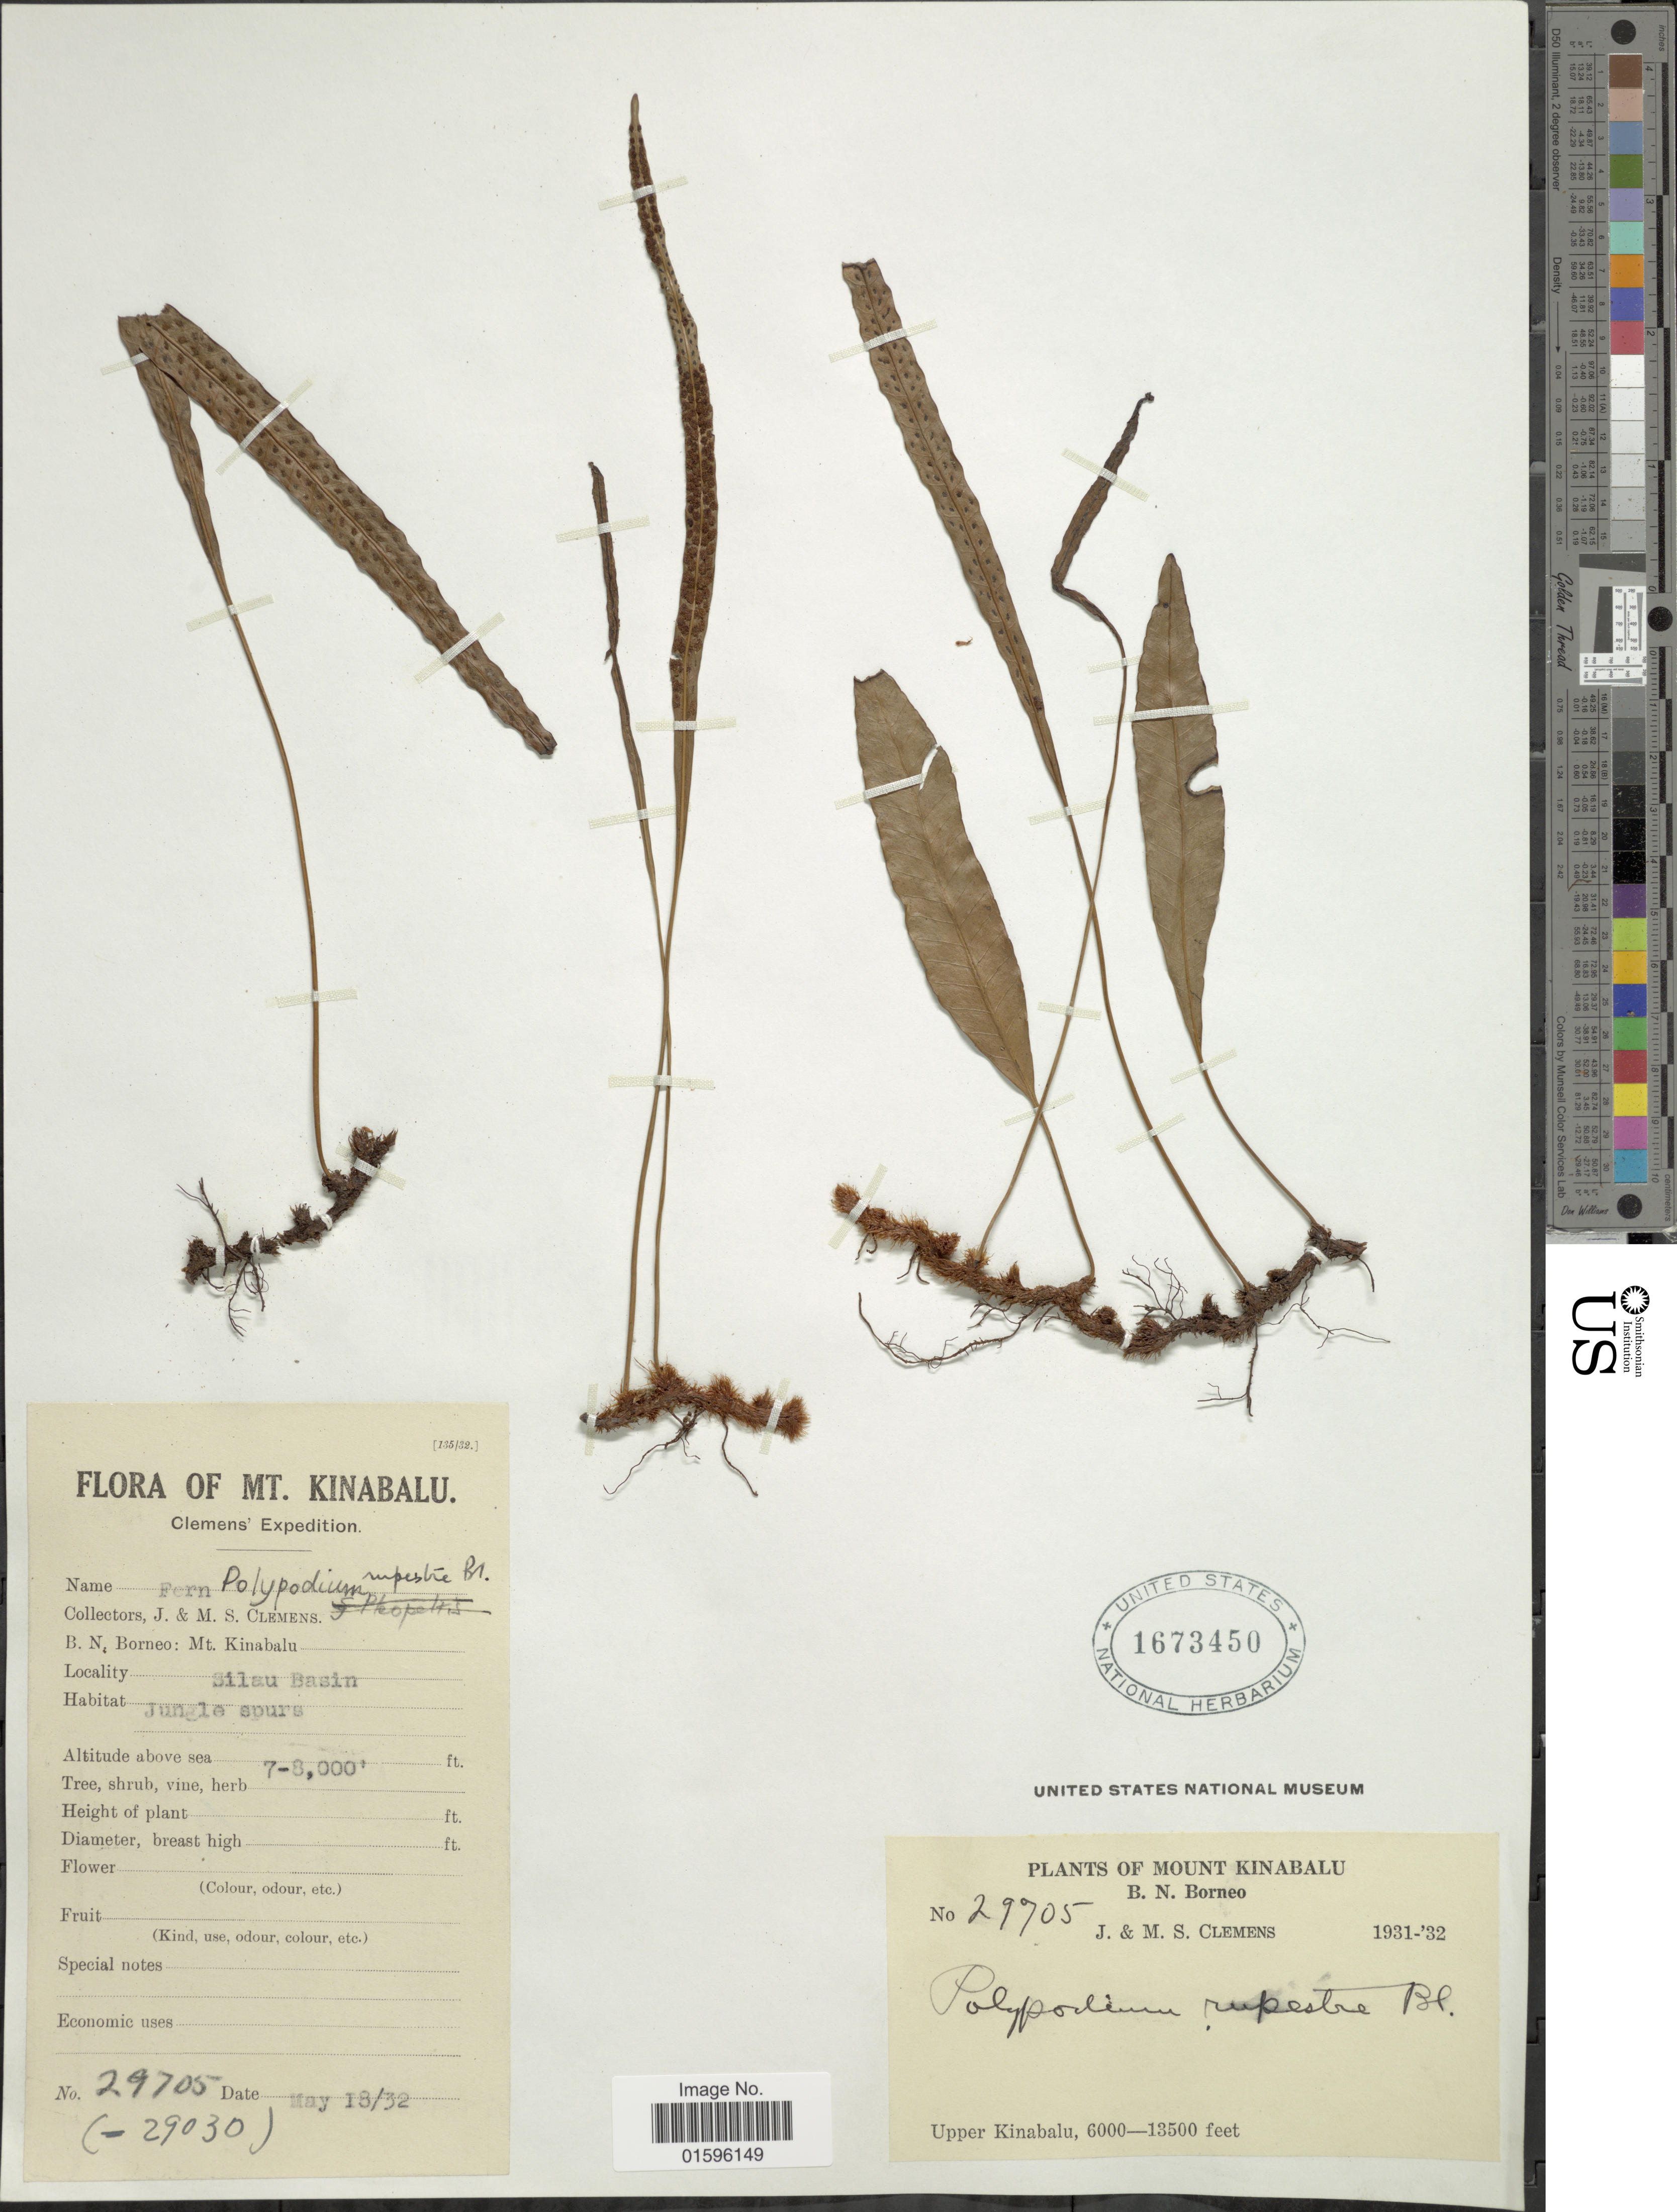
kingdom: Plantae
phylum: Tracheophyta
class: Polypodiopsida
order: Polypodiales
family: Polypodiaceae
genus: Polypodium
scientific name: Polypodium sp.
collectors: J. Clemens & M. S. Clemens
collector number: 29705/-29030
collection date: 1932-05-18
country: Malaysia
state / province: Sabah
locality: Mount Kinabalu, B. N. Borneo, Upper Kinabalu,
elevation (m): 2134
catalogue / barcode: US 1673450